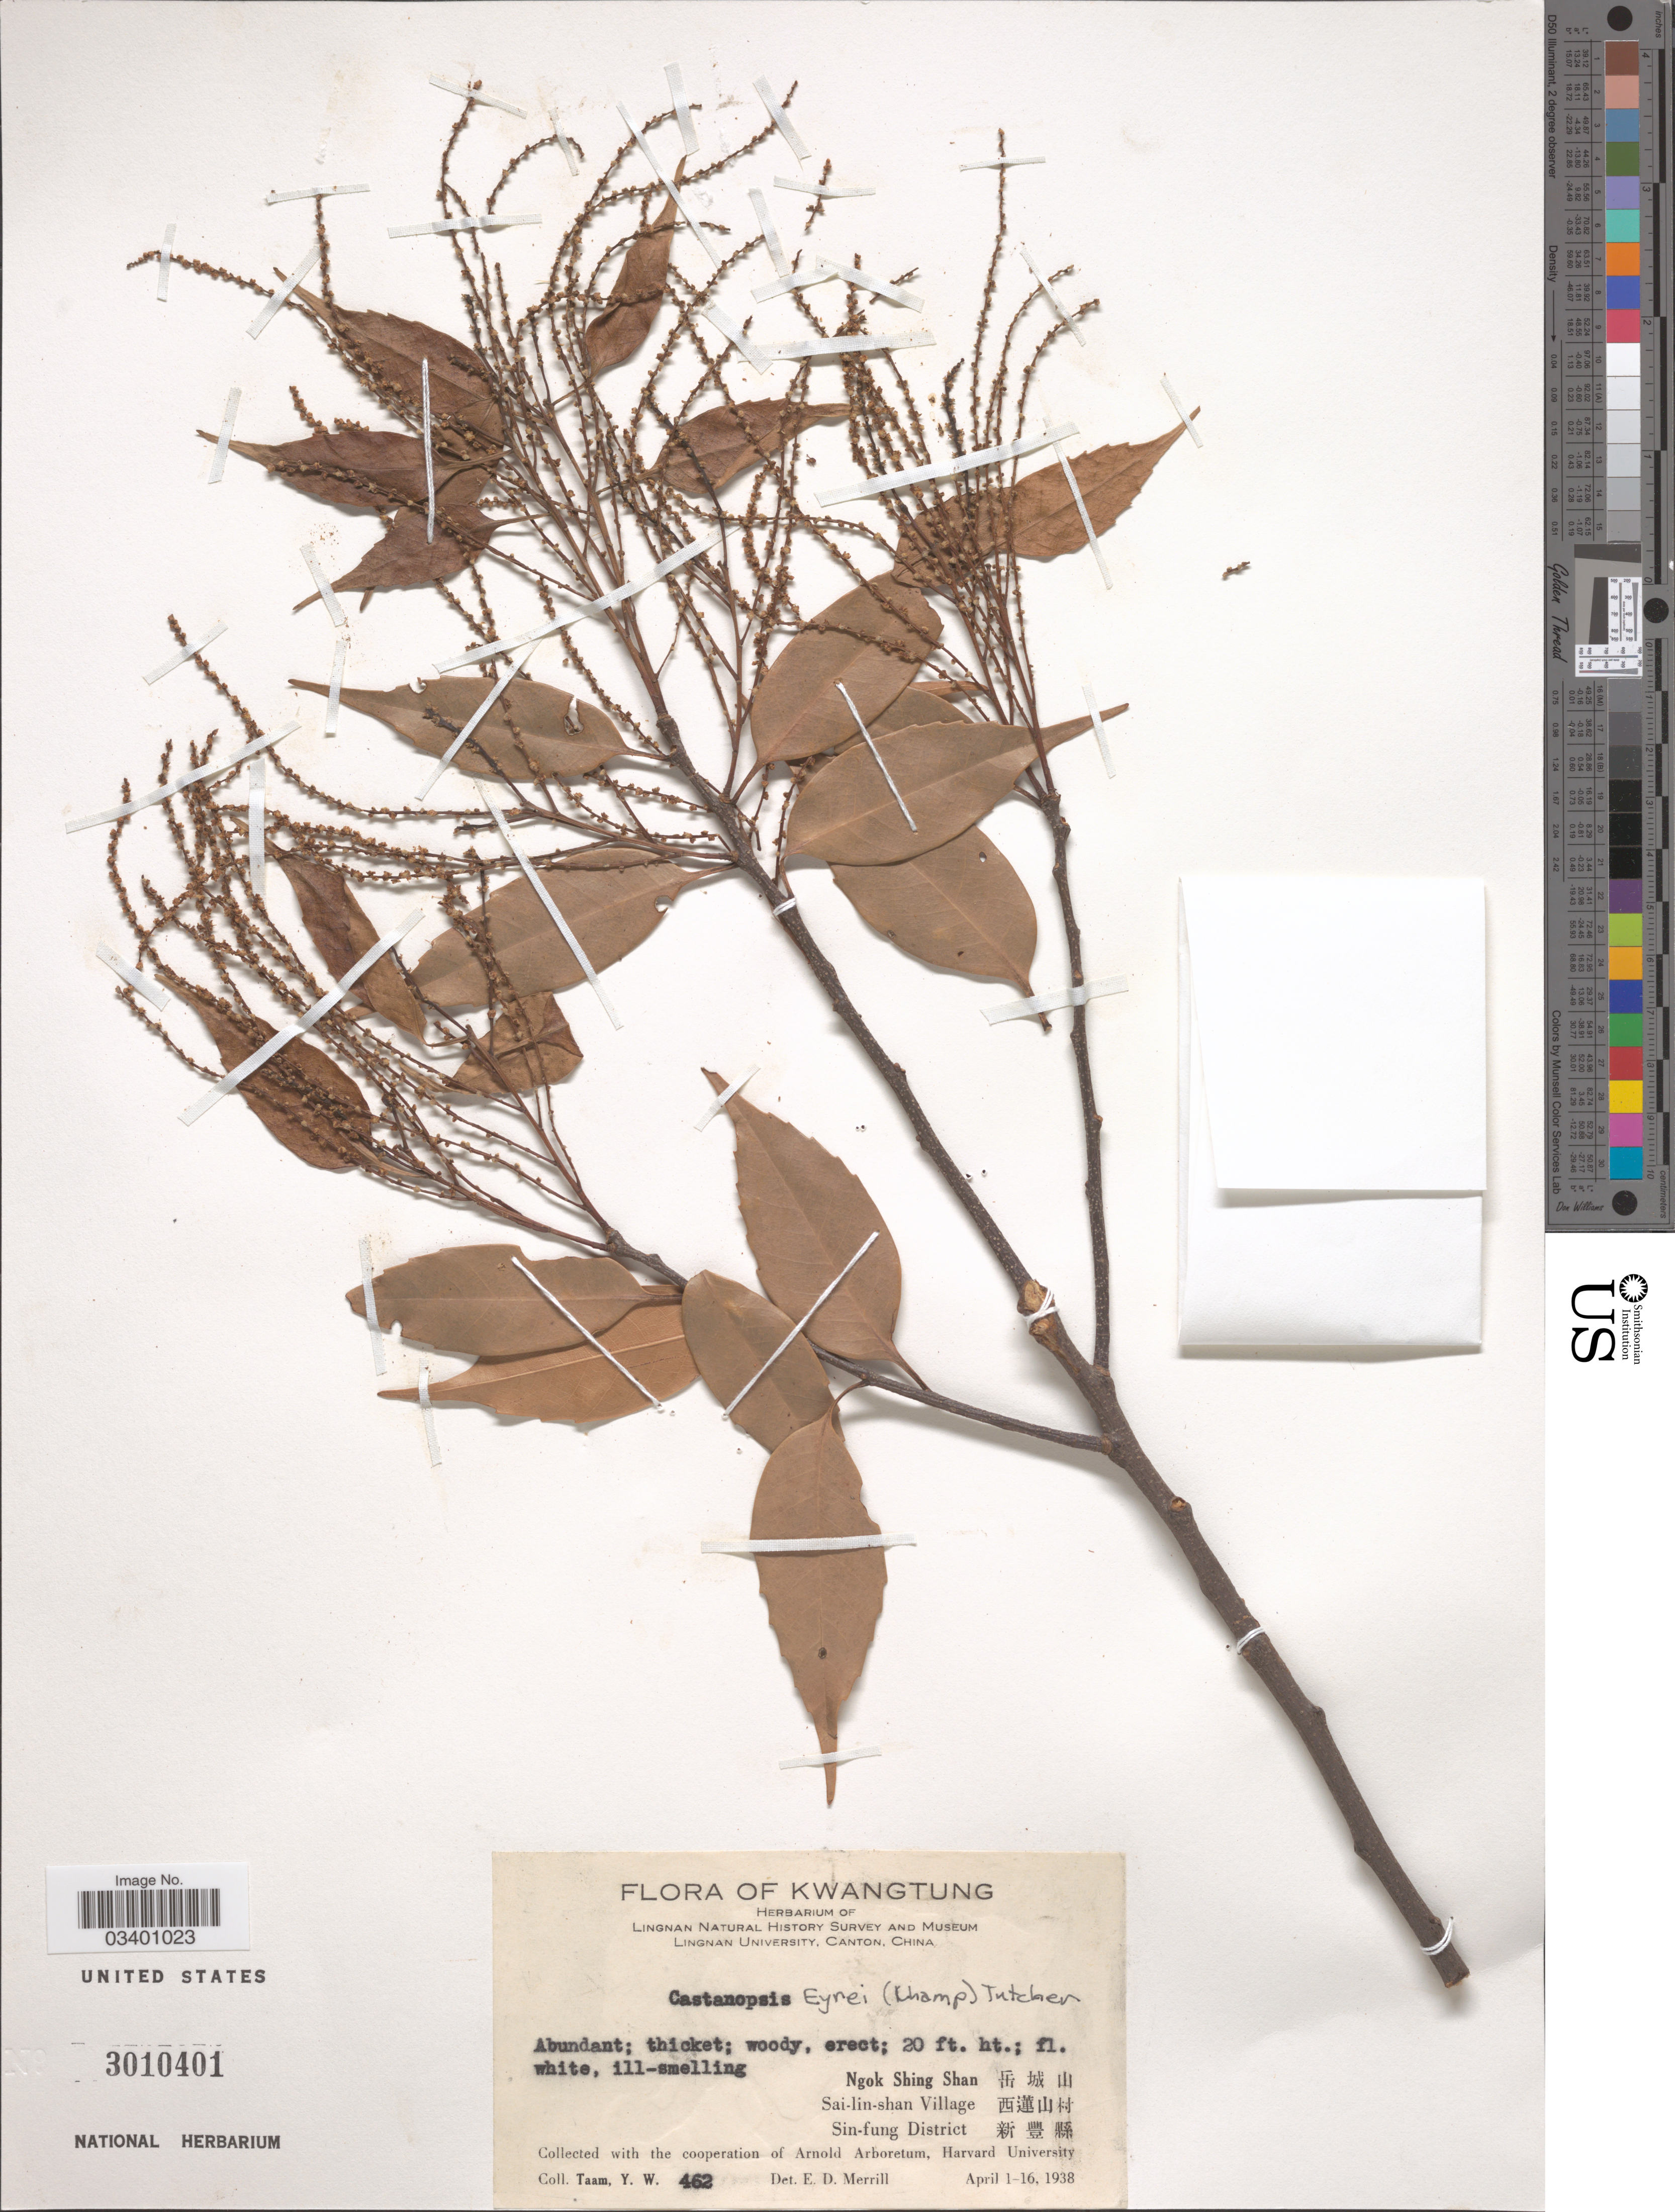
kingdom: Plantae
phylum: Tracheophyta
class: Magnoliopsida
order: Fagales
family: Fagaceae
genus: Castanopsis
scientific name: Castanopsis eyrei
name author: Tutcher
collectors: Y. W. Taam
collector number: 462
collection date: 1938-04-01/1938-04-16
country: China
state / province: Guangdong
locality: Kwangtung. Ngok Shing Shan X, Sai-lin-shan Village X, Sin-fung District X.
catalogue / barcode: US 3010401